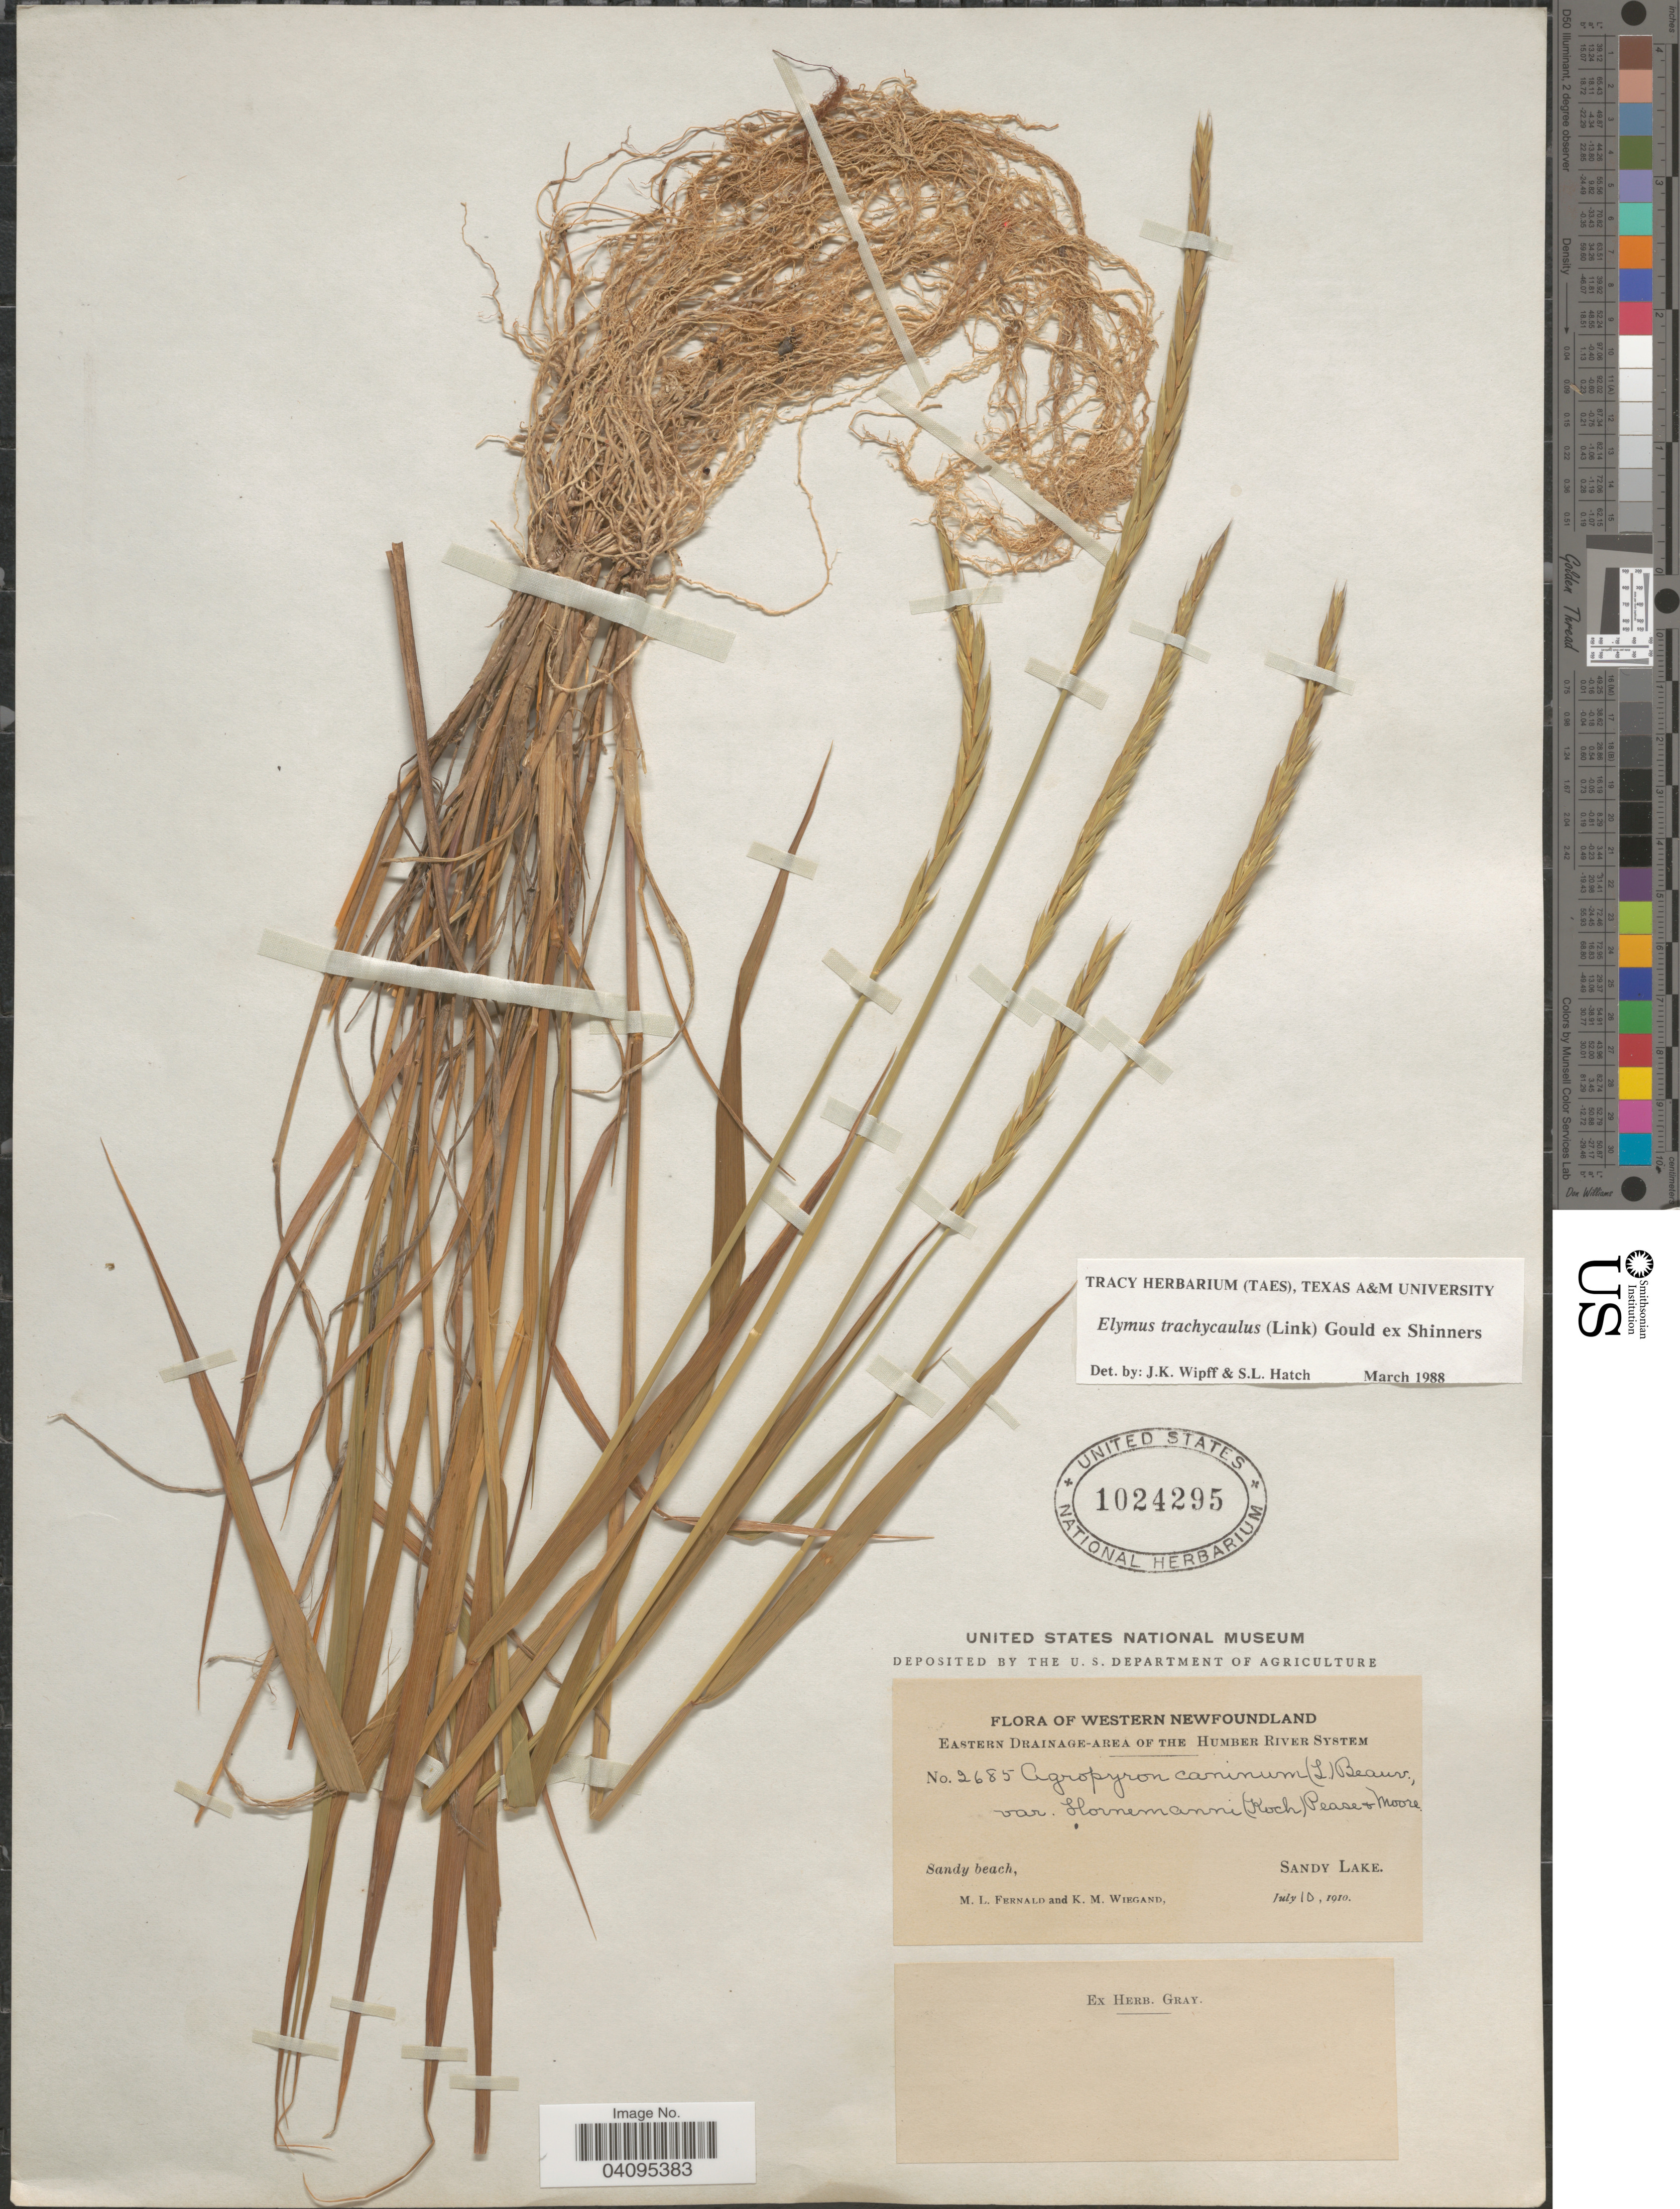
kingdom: Plantae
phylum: Tracheophyta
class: Liliopsida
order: Poales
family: Poaceae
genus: Elymus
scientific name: Elymus trachycaulus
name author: (Link) Gould ex Shinners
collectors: M. L. Fernald & K. M. Wiegand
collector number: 2685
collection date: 1910-07-10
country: Canada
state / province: Newfoundland and Labrador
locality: Western Newfoundland. Eastern Drainage-area of the Humber River System. Sandy beach, Sandy Lake.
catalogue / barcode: US 1024295